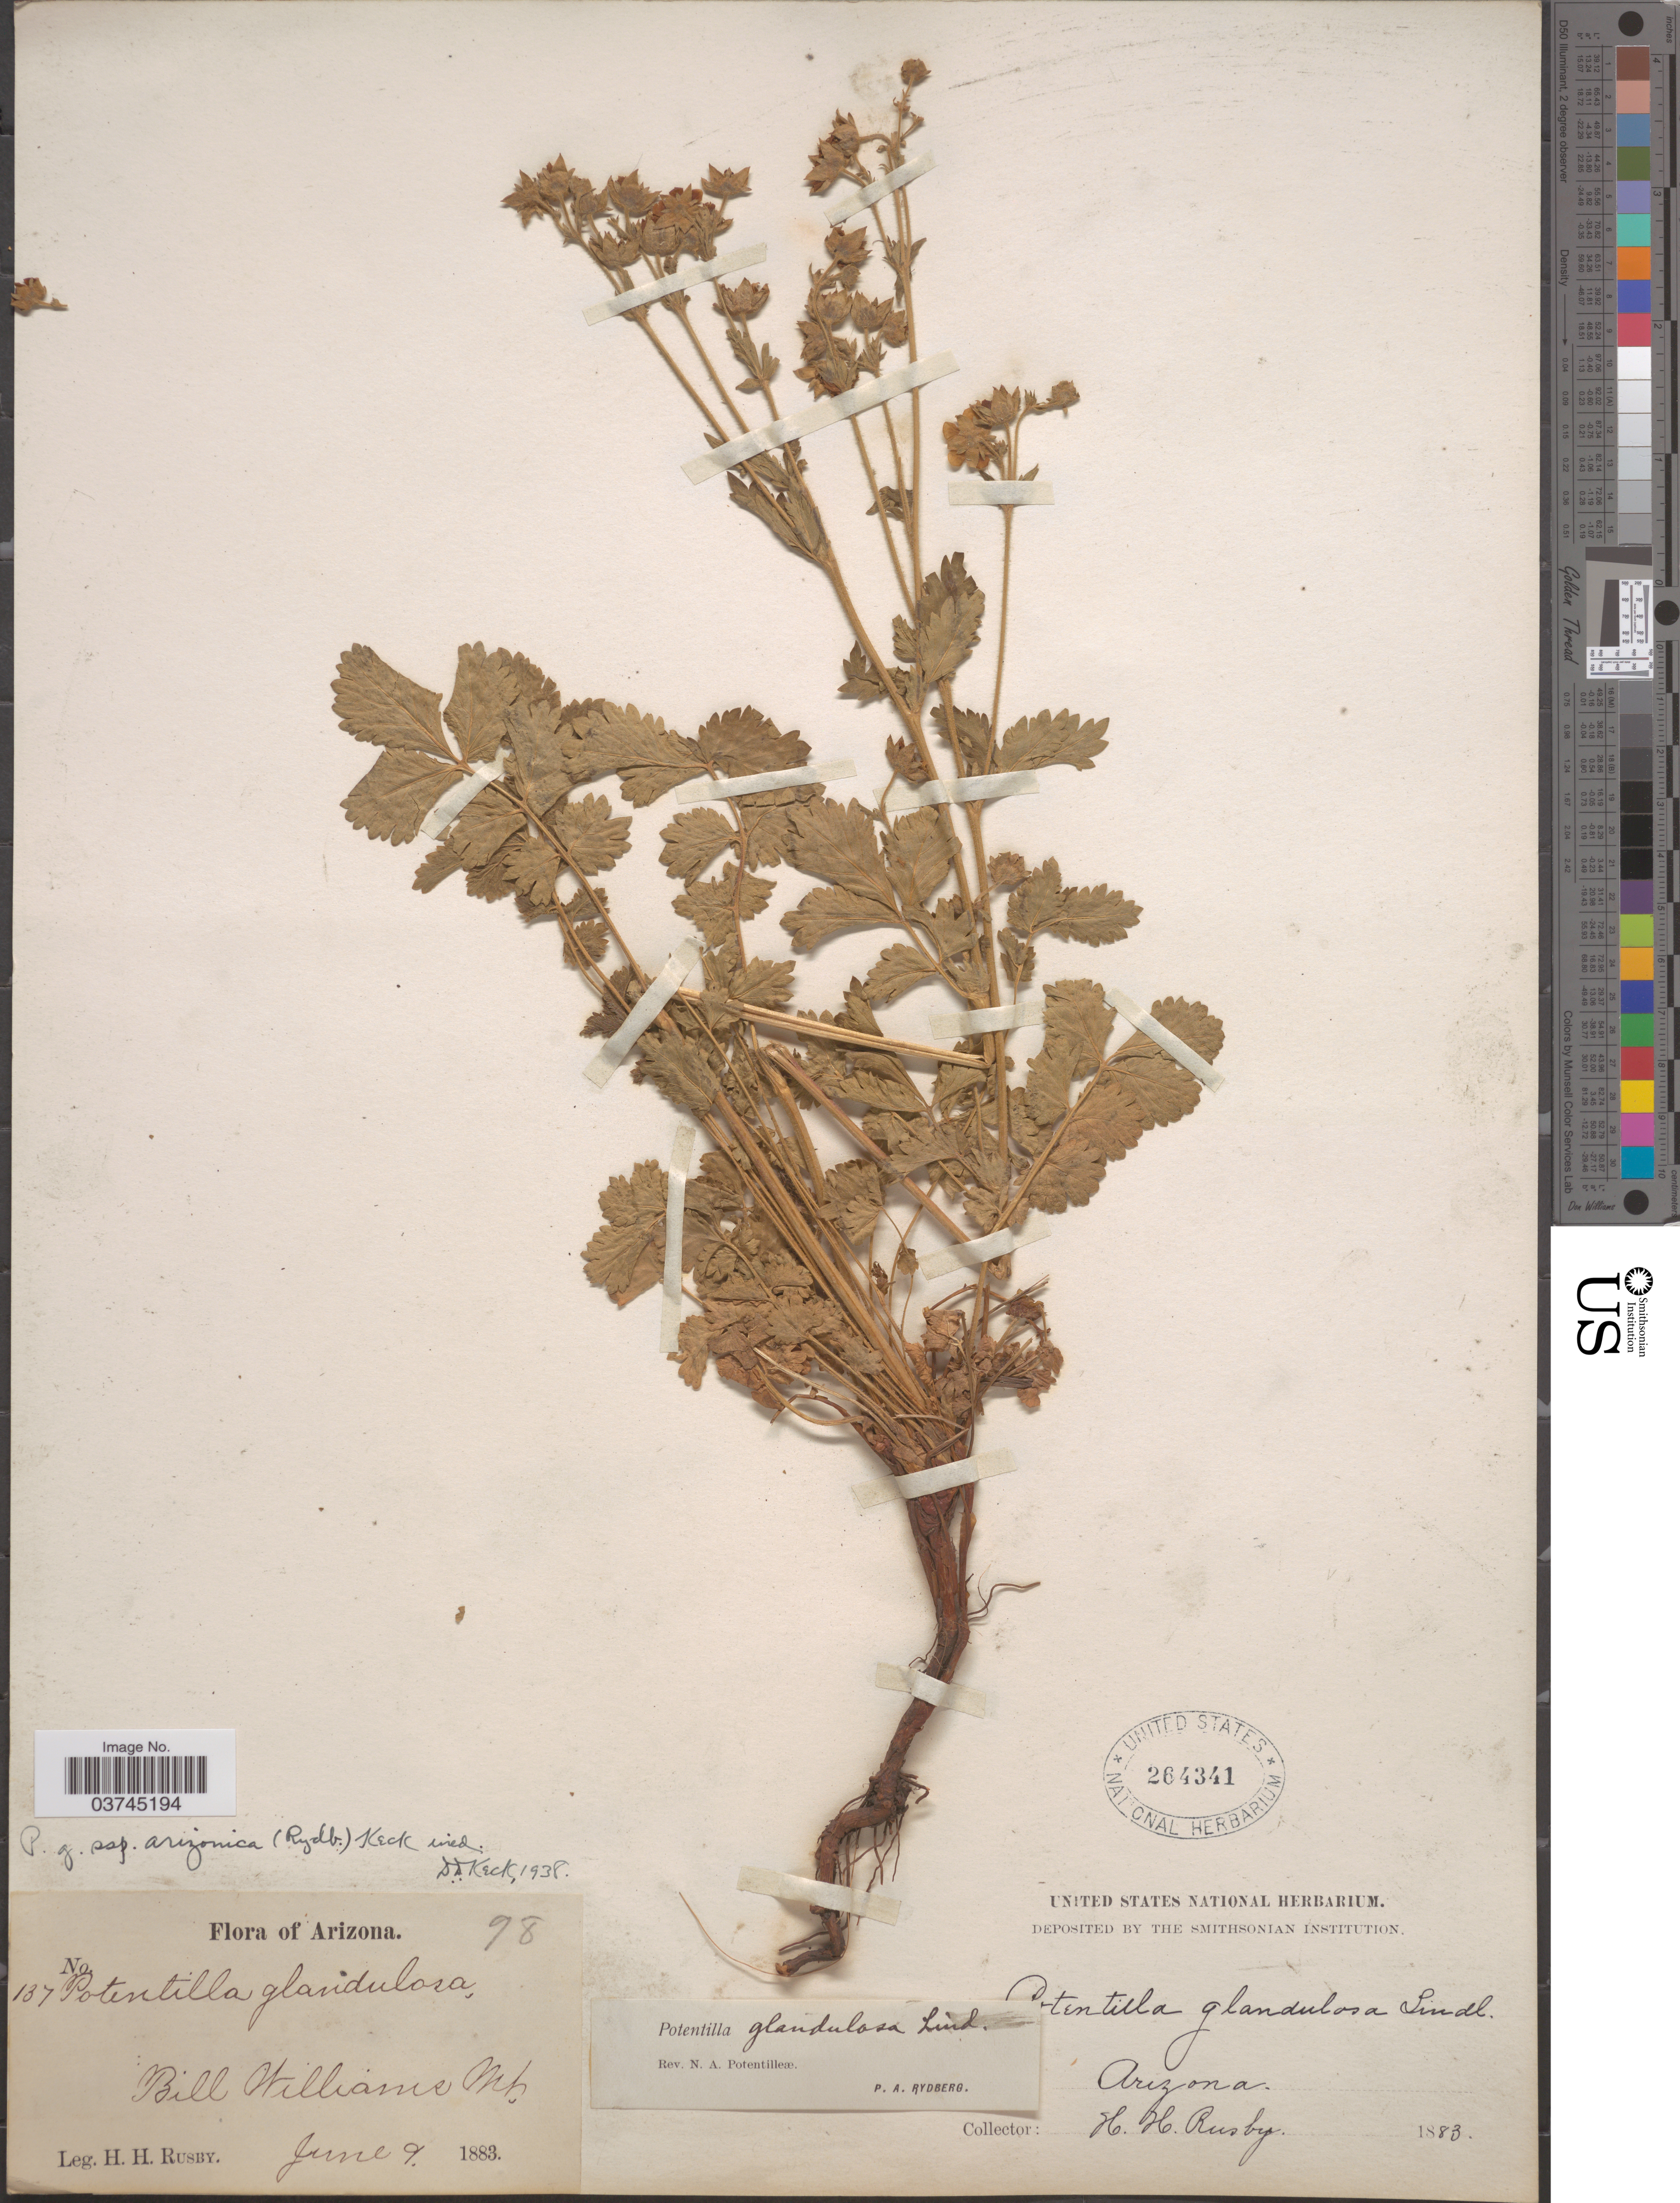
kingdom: Plantae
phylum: Tracheophyta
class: Magnoliopsida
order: Rosales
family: Rosaceae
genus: Drymocallis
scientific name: Drymocallis arizonica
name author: Rydb.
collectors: H. H. Rusby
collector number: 137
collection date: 1883-06-09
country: United States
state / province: Arizona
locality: Bill Williams Mt.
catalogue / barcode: US 264341